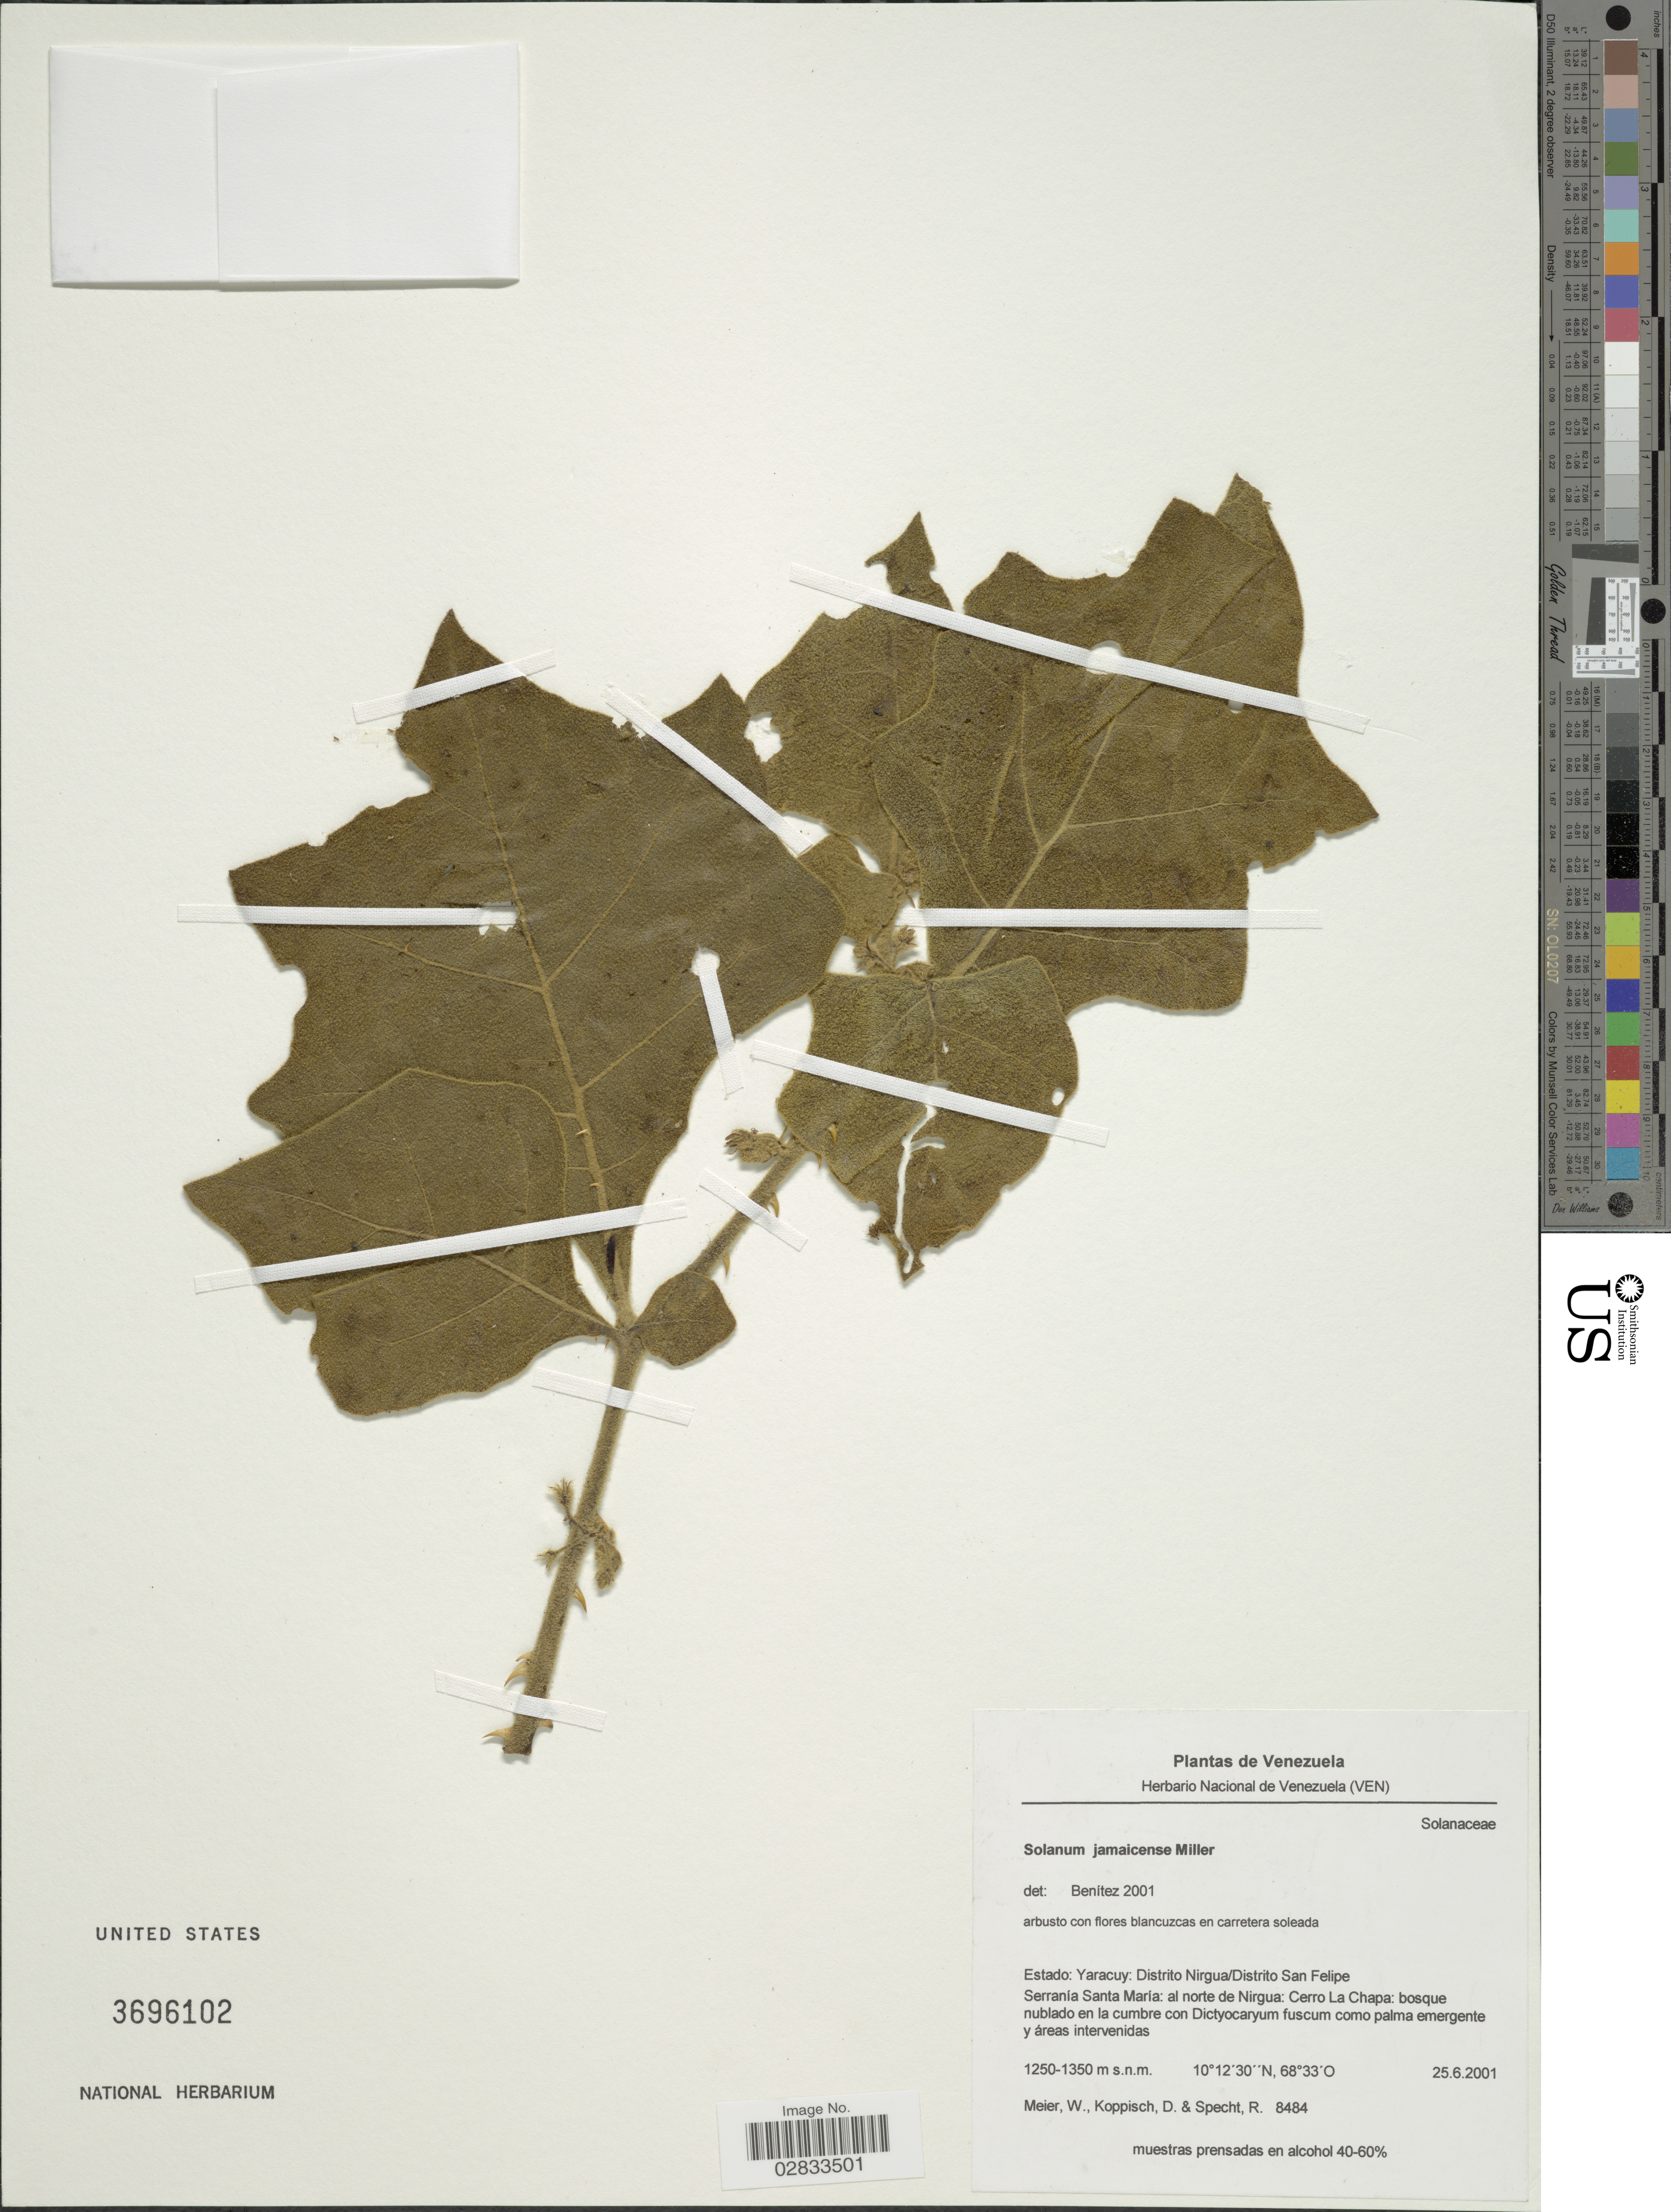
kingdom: Plantae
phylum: Tracheophyta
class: Magnoliopsida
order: Solanales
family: Solanaceae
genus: Solanum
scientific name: Solanum jamaicense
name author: Mill.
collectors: W. Meier, D. Koppisch & R. Specht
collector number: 8484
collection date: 2001-06-25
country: Venezuela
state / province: Yaracuy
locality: Distrito Nirgua/Distrito San Felipe. Serranía Santa María: al norte de Nirgua: Cerro La Chapa.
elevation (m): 1250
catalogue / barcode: US 3696102